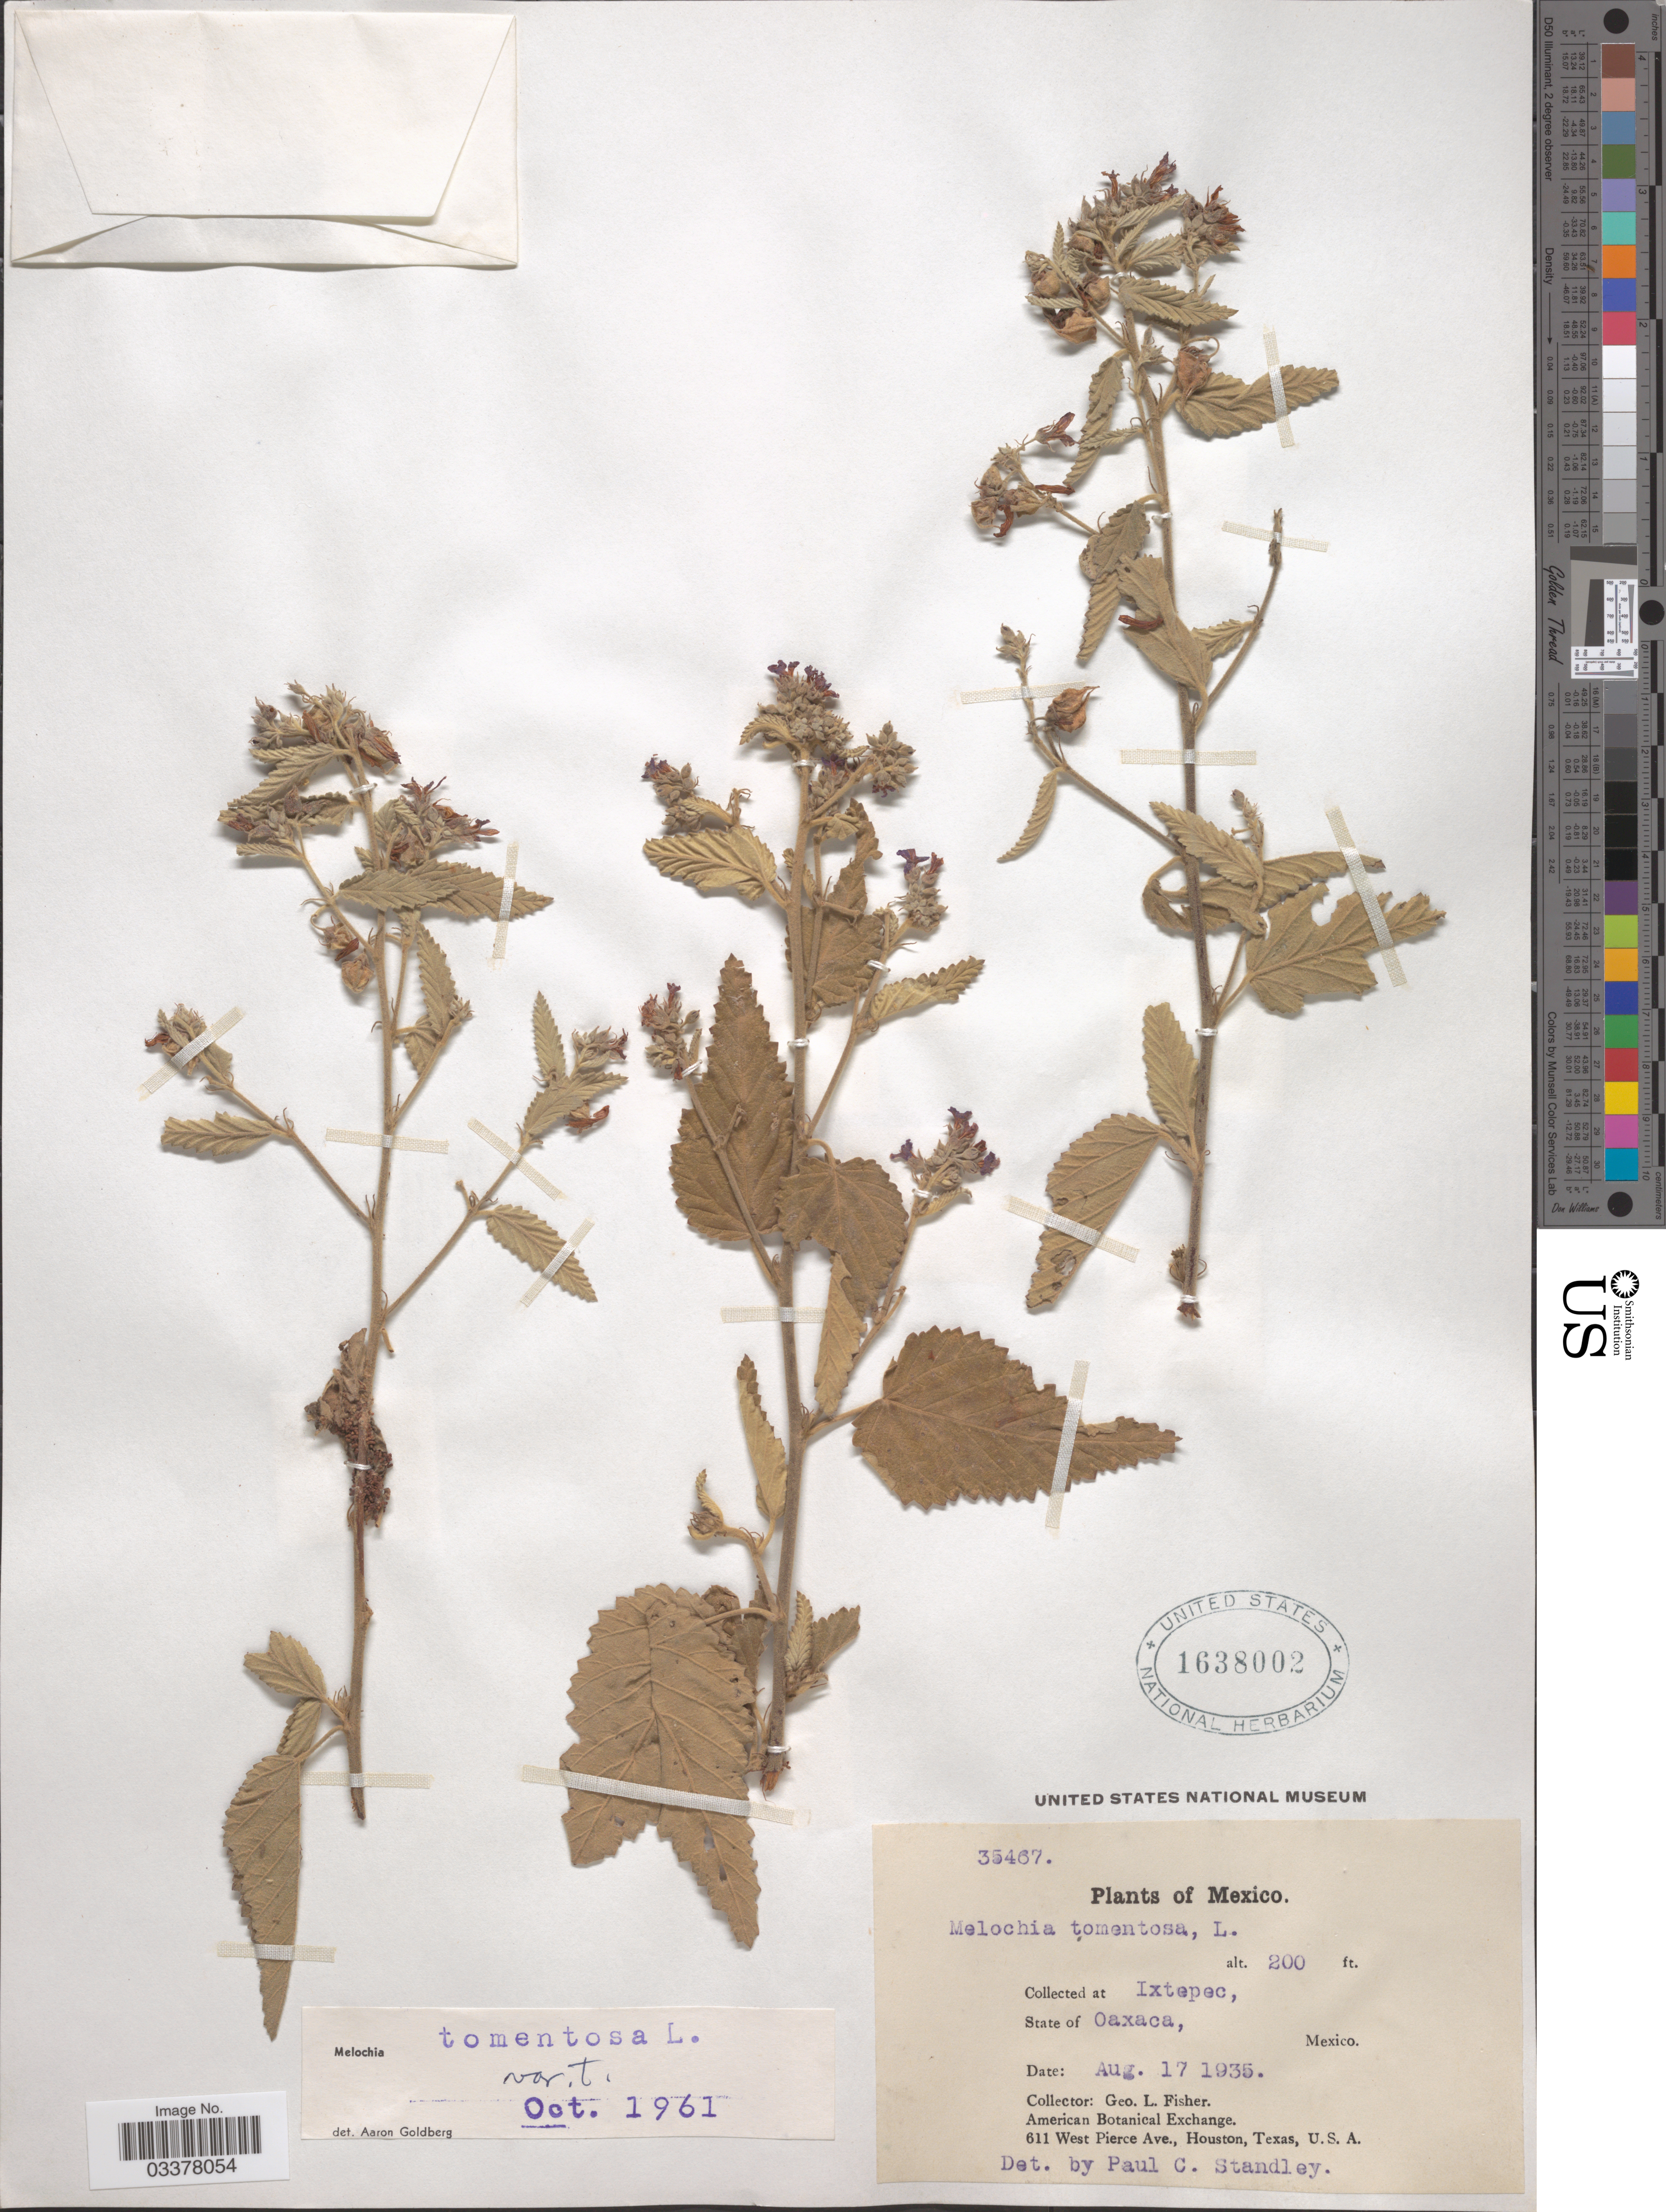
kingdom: Plantae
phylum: Tracheophyta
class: Magnoliopsida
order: Malvales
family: Malvaceae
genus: Melochia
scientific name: Melochia tomentosa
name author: L.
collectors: G. L. Fisher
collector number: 35467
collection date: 1935-08-17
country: Mexico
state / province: Oaxaca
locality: Ixtepec.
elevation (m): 61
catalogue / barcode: US 1638002